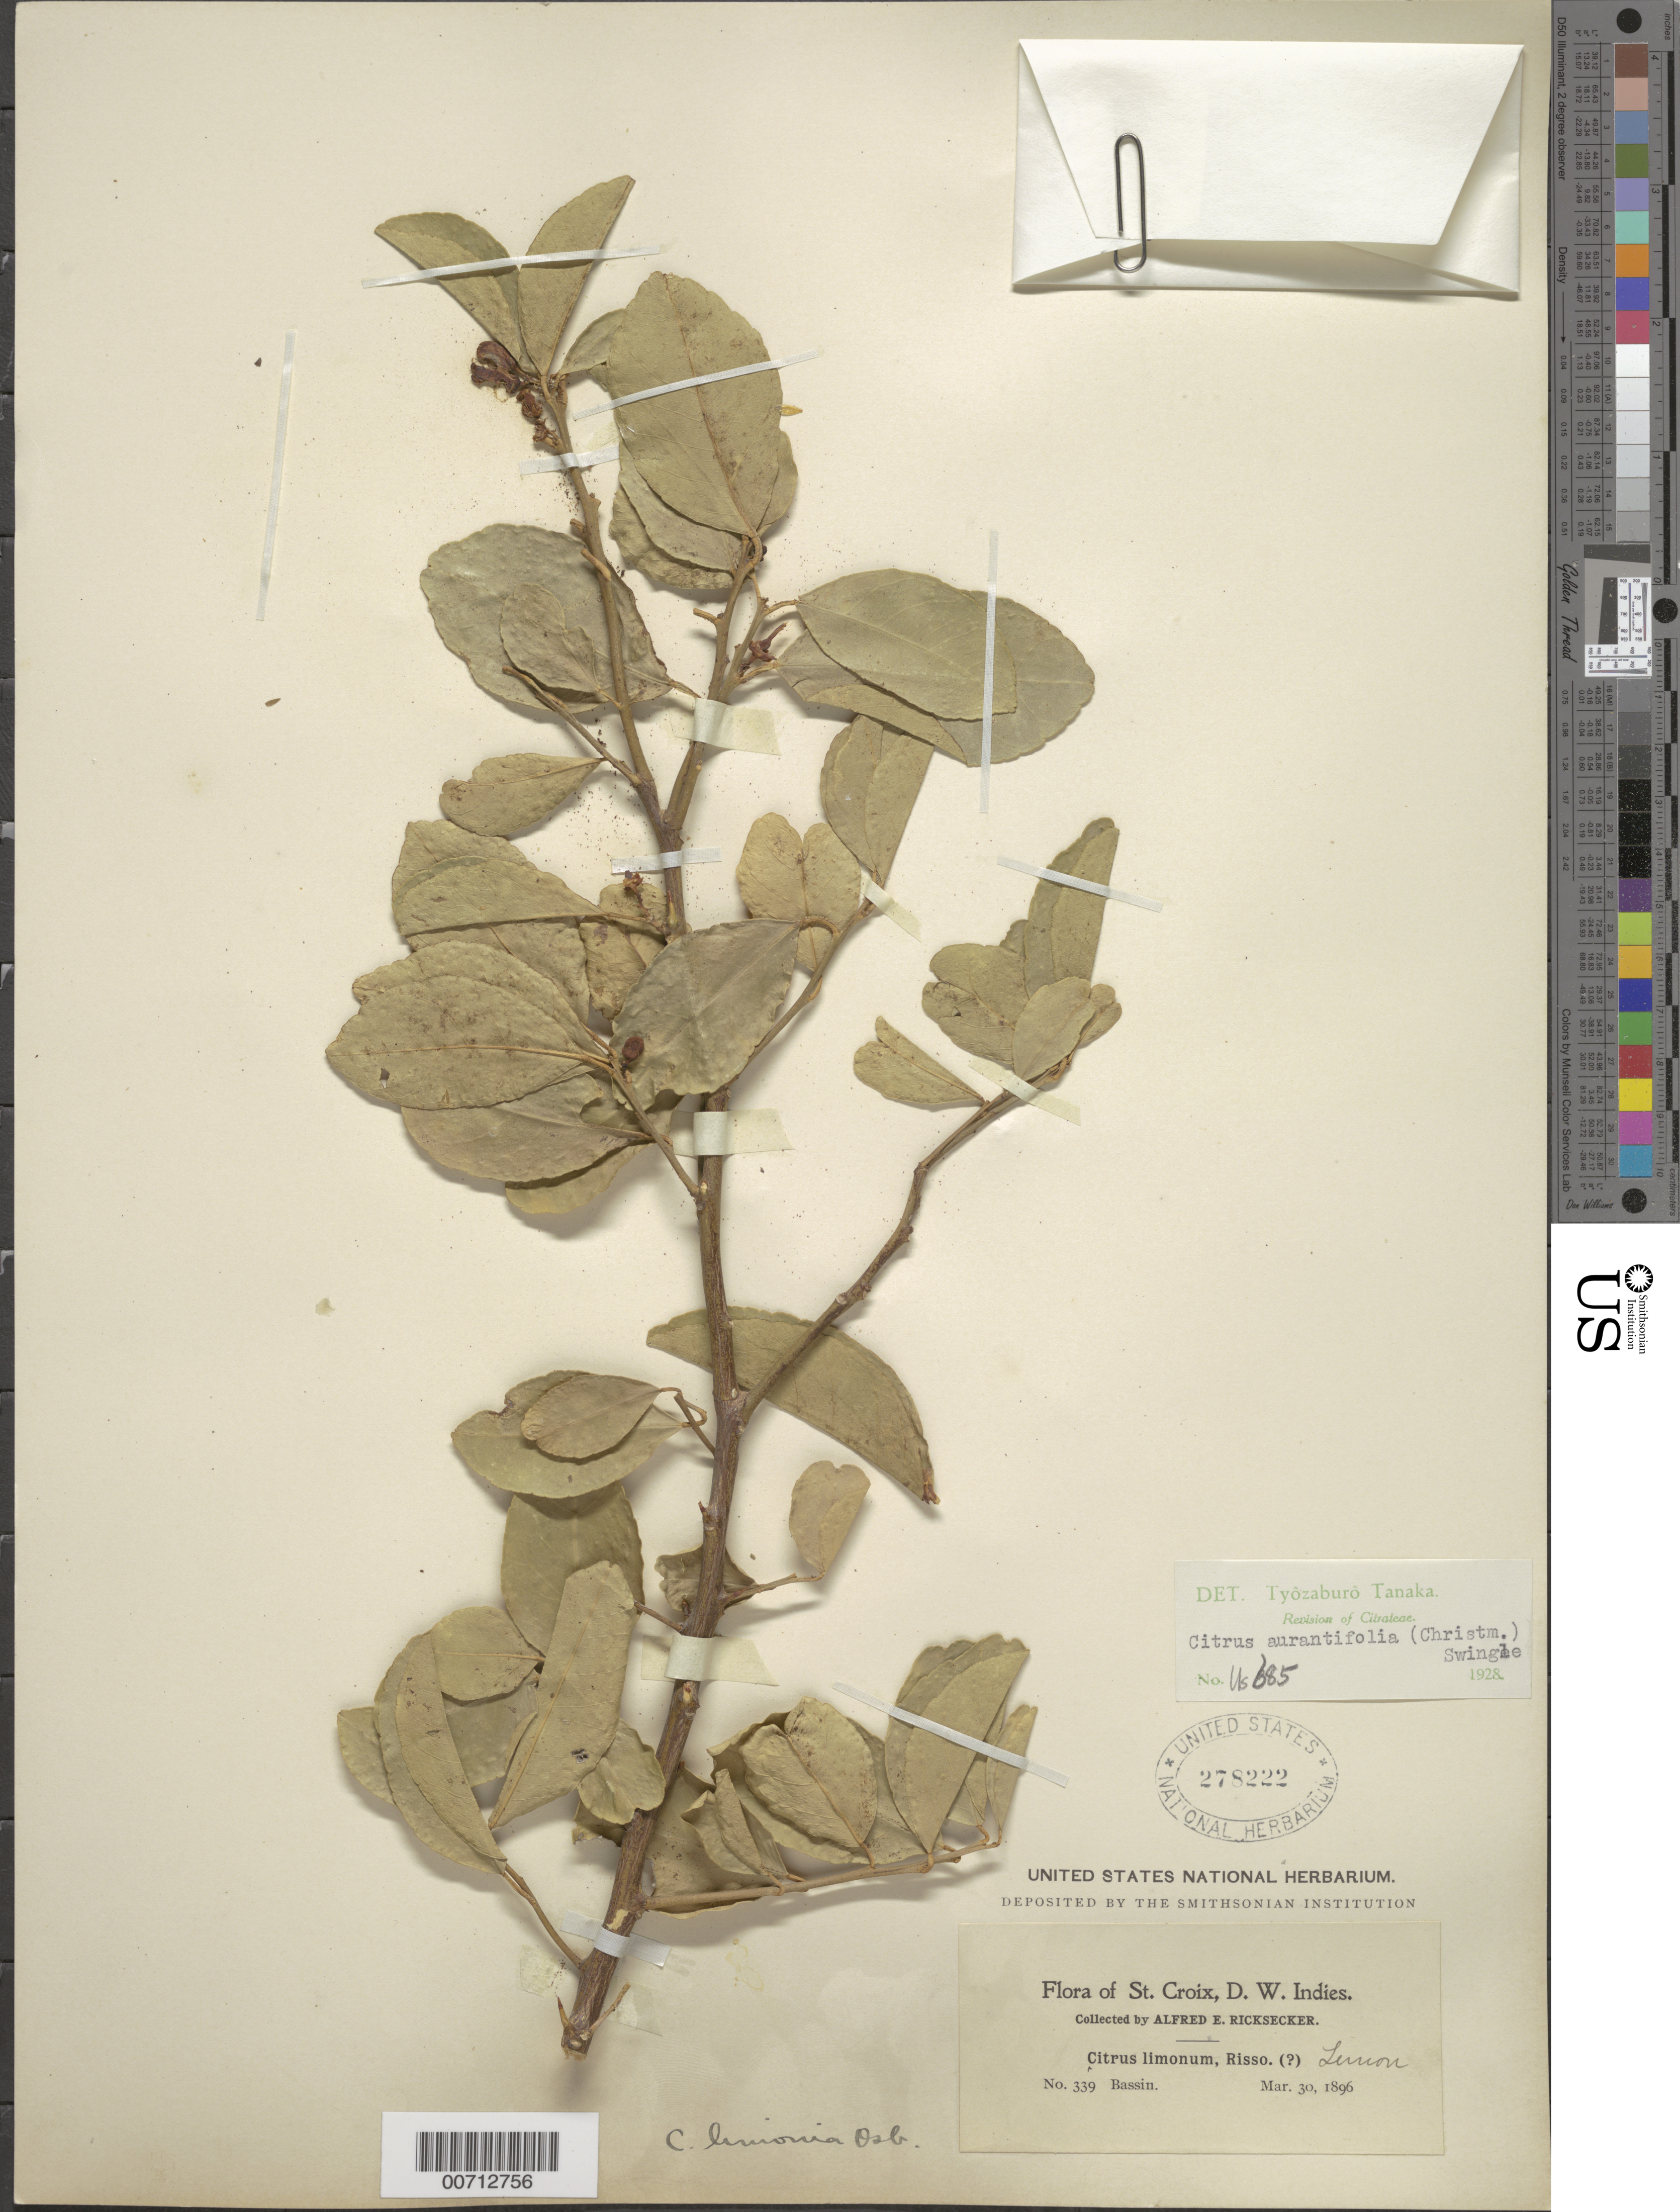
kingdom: Plantae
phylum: Tracheophyta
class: Magnoliopsida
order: Sapindales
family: Rutaceae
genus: Citrus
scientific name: Citrus x aurantifolia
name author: (Christm.) Swingle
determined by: Tanaka, T.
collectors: A. E. Ricksecker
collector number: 339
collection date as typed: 30 Mar 1896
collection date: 1896-03-30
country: U.S. Virgin Islands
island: St. Croix Island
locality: Bassin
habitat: Bassin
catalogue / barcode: US 278222